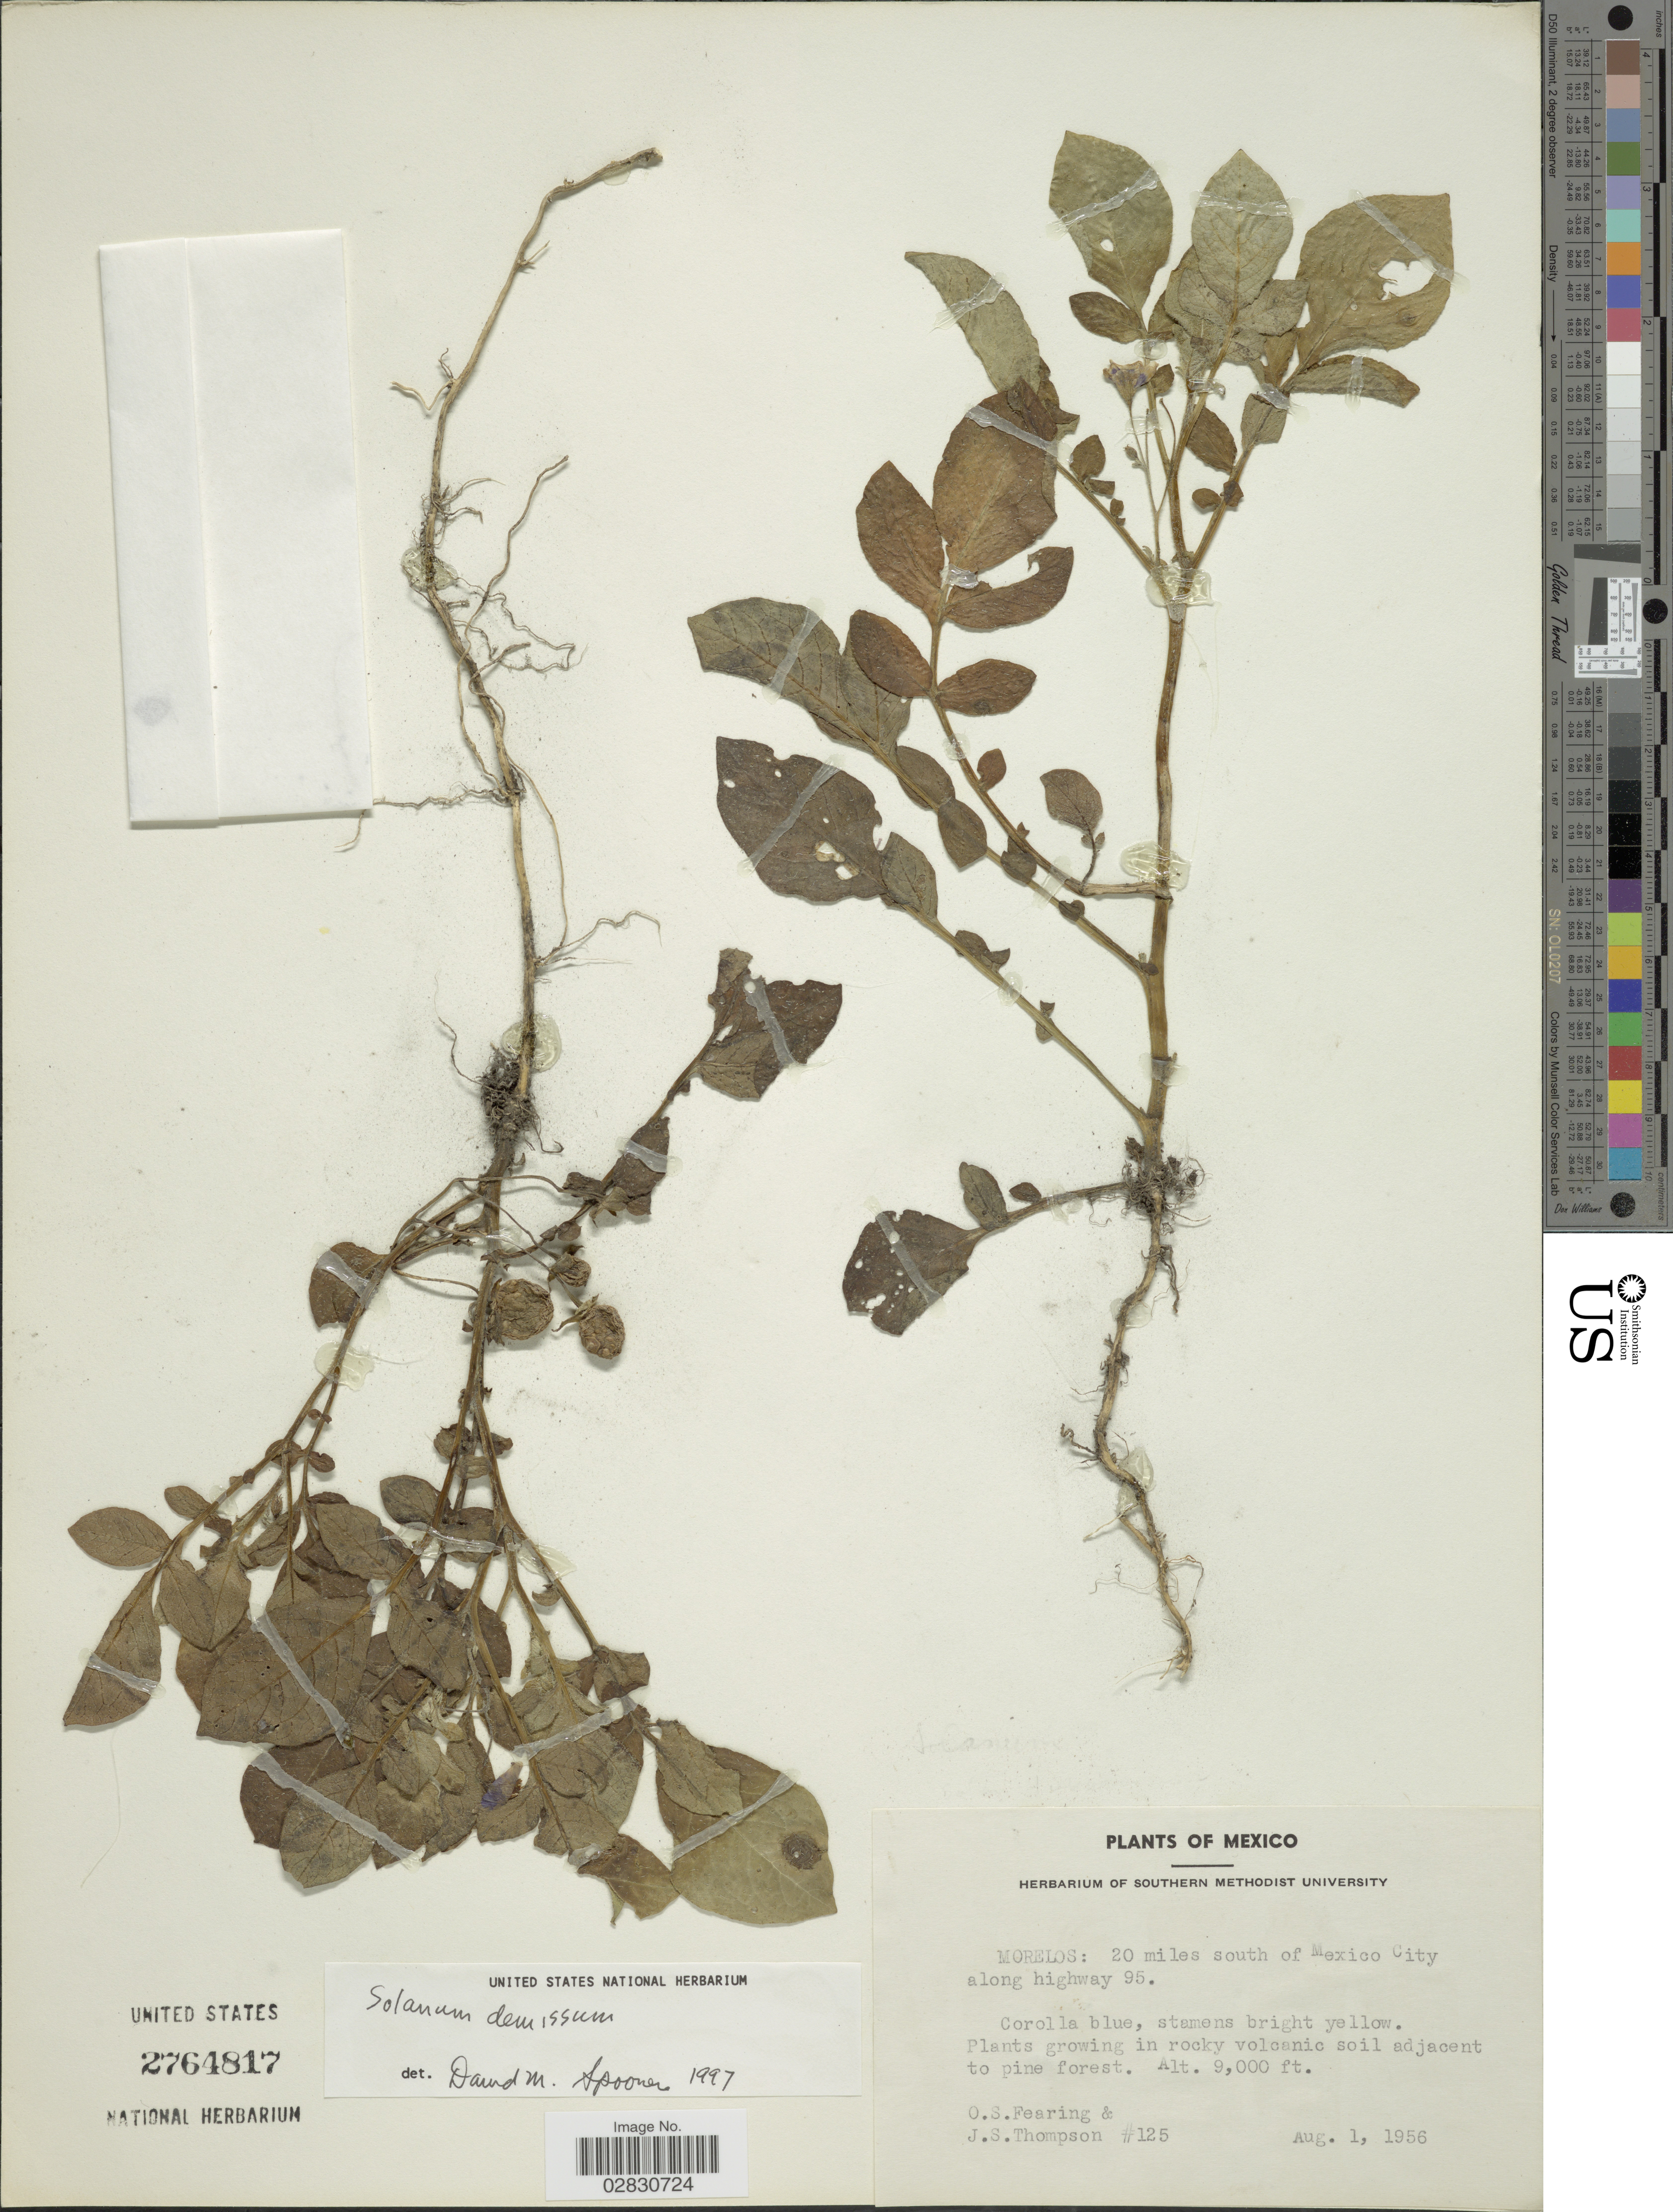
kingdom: Plantae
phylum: Tracheophyta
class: Magnoliopsida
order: Solanales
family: Solanaceae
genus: Solanum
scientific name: Solanum demissum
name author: Lindl.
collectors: O. S. Fearing & J. S. Thompson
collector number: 125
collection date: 1956-08-01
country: Mexico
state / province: Morelos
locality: Morelos: 20 miles south of Mexico City along highway 95.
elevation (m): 2743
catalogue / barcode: US 2764817